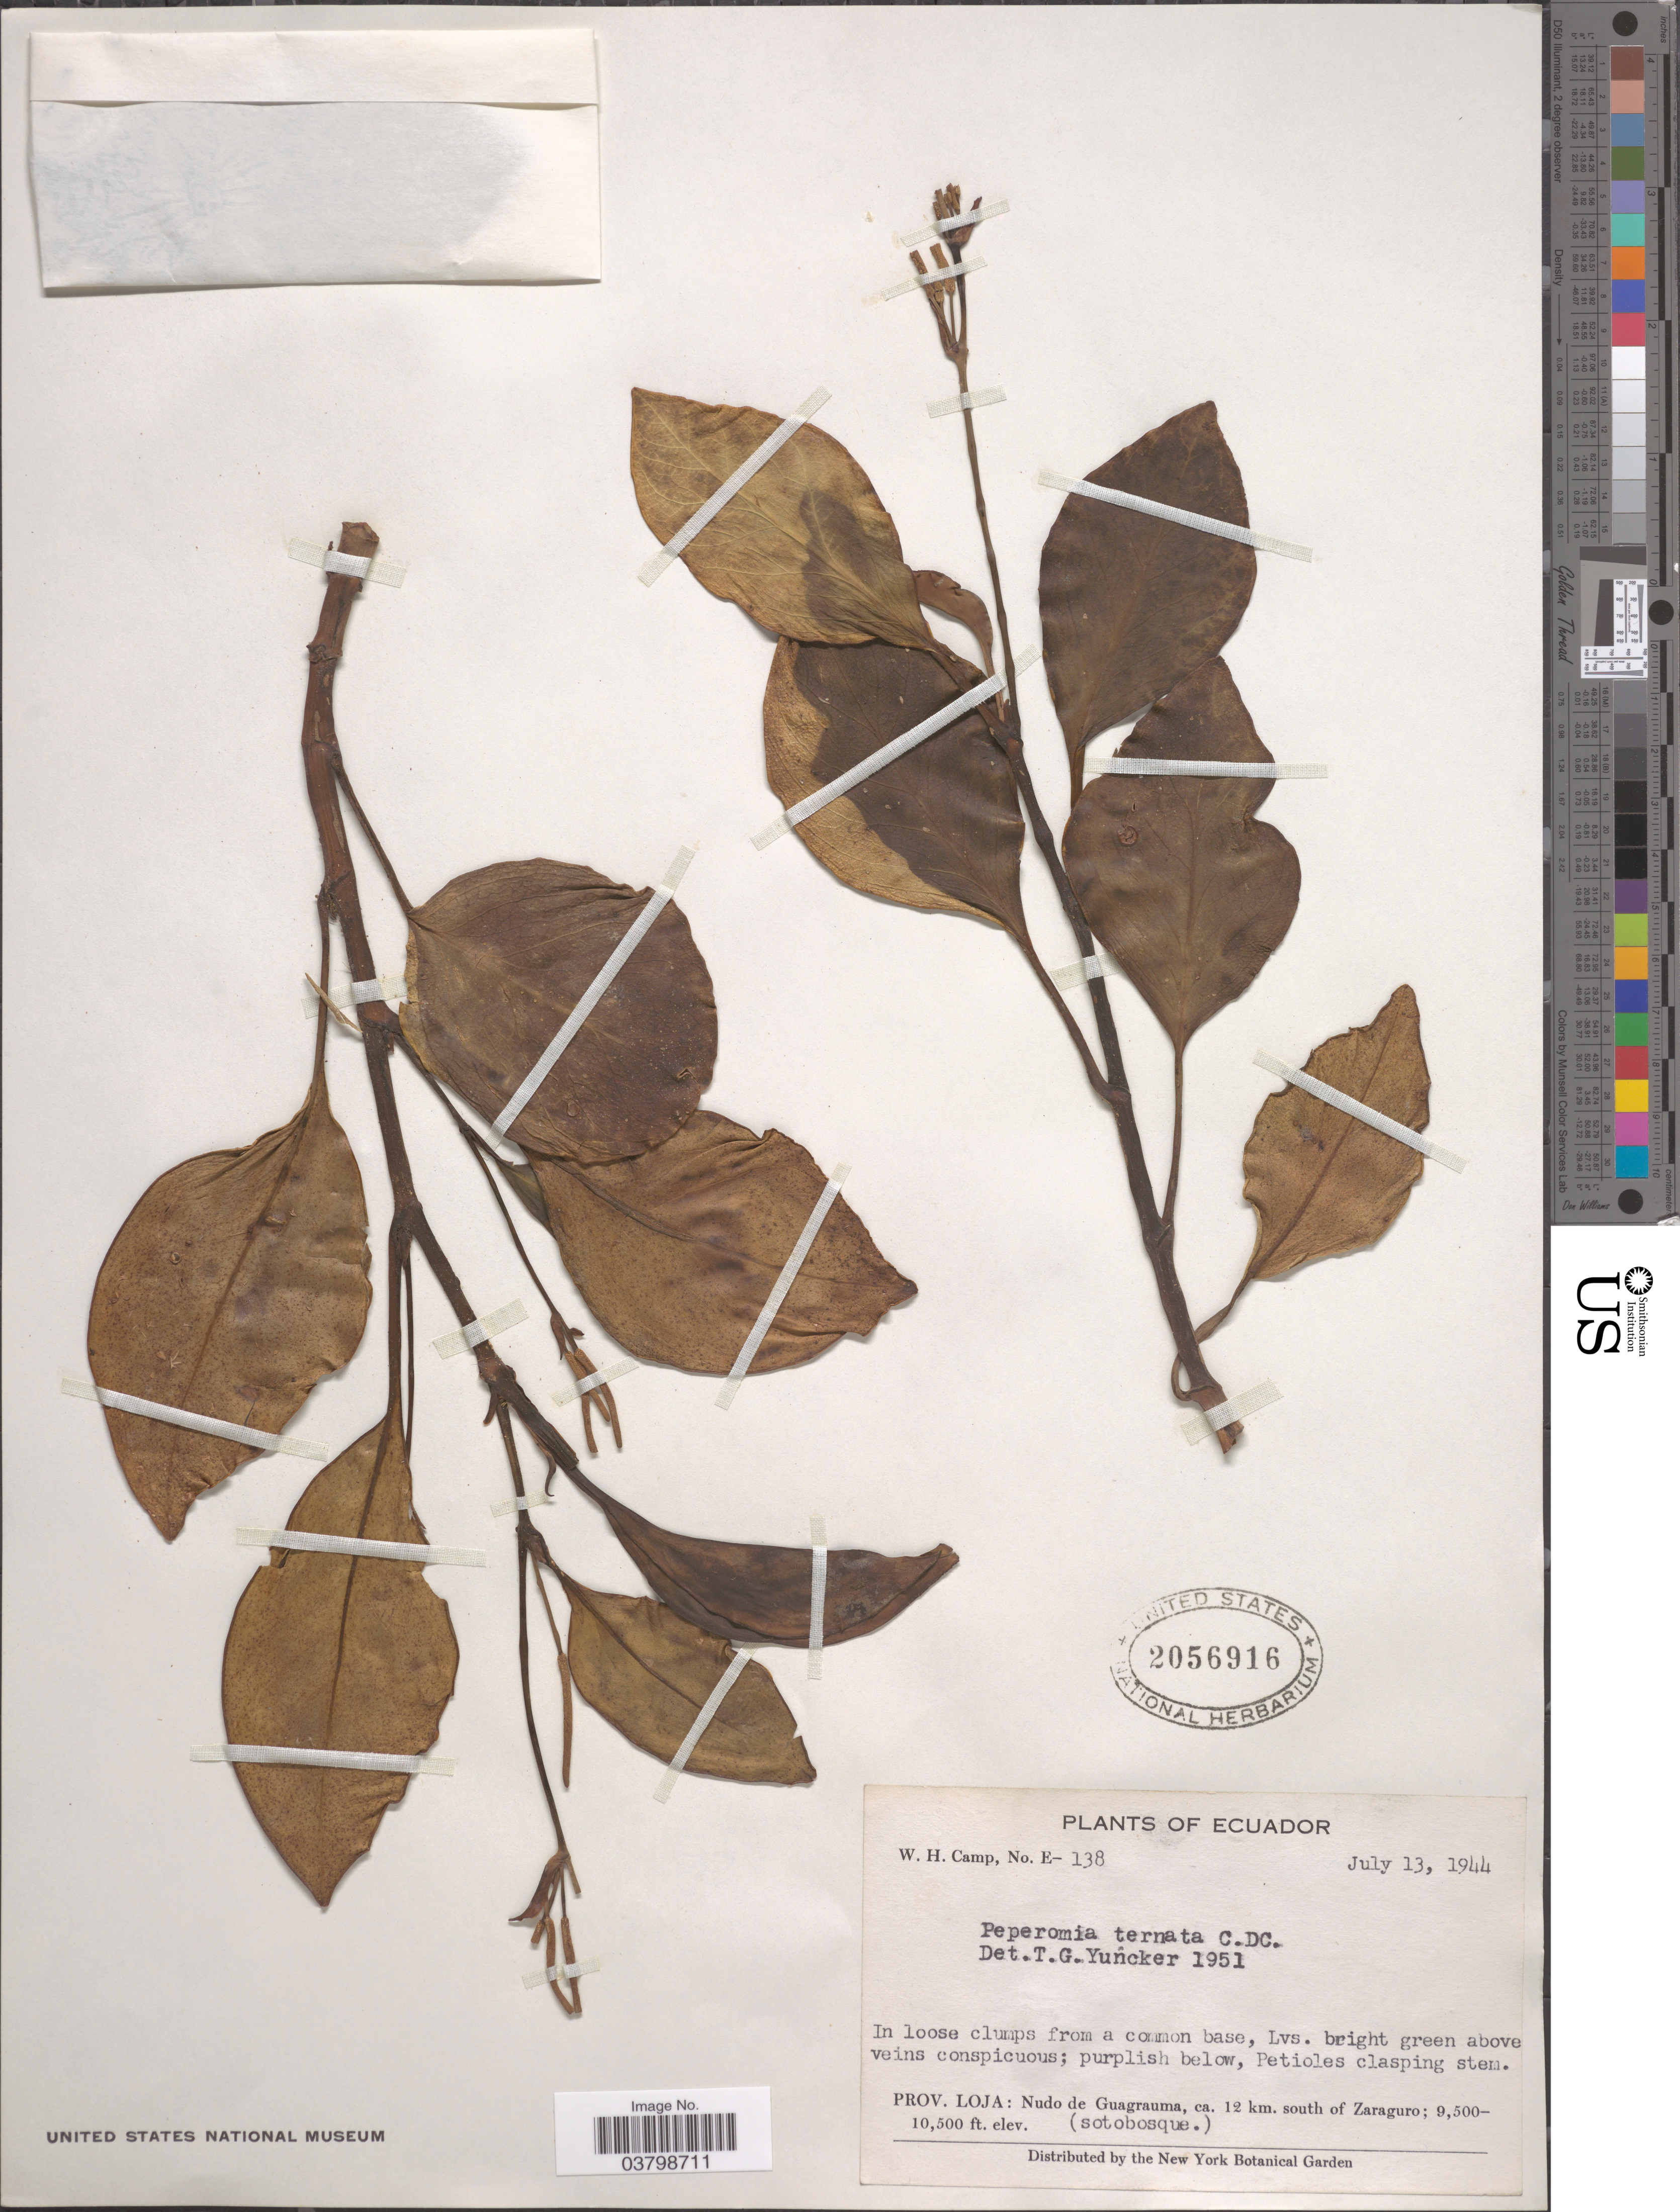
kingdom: Plantae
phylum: Tracheophyta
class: Magnoliopsida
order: Piperales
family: Piperaceae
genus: Peperomia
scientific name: Peperomia ternata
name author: C. DC.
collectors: W. H. Camp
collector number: E-138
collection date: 1944-07-13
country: Ecuador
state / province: Loja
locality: Nudo de Guagrauma, ca. 12 km. south of Zaraguro.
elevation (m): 2896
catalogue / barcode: US 2056916